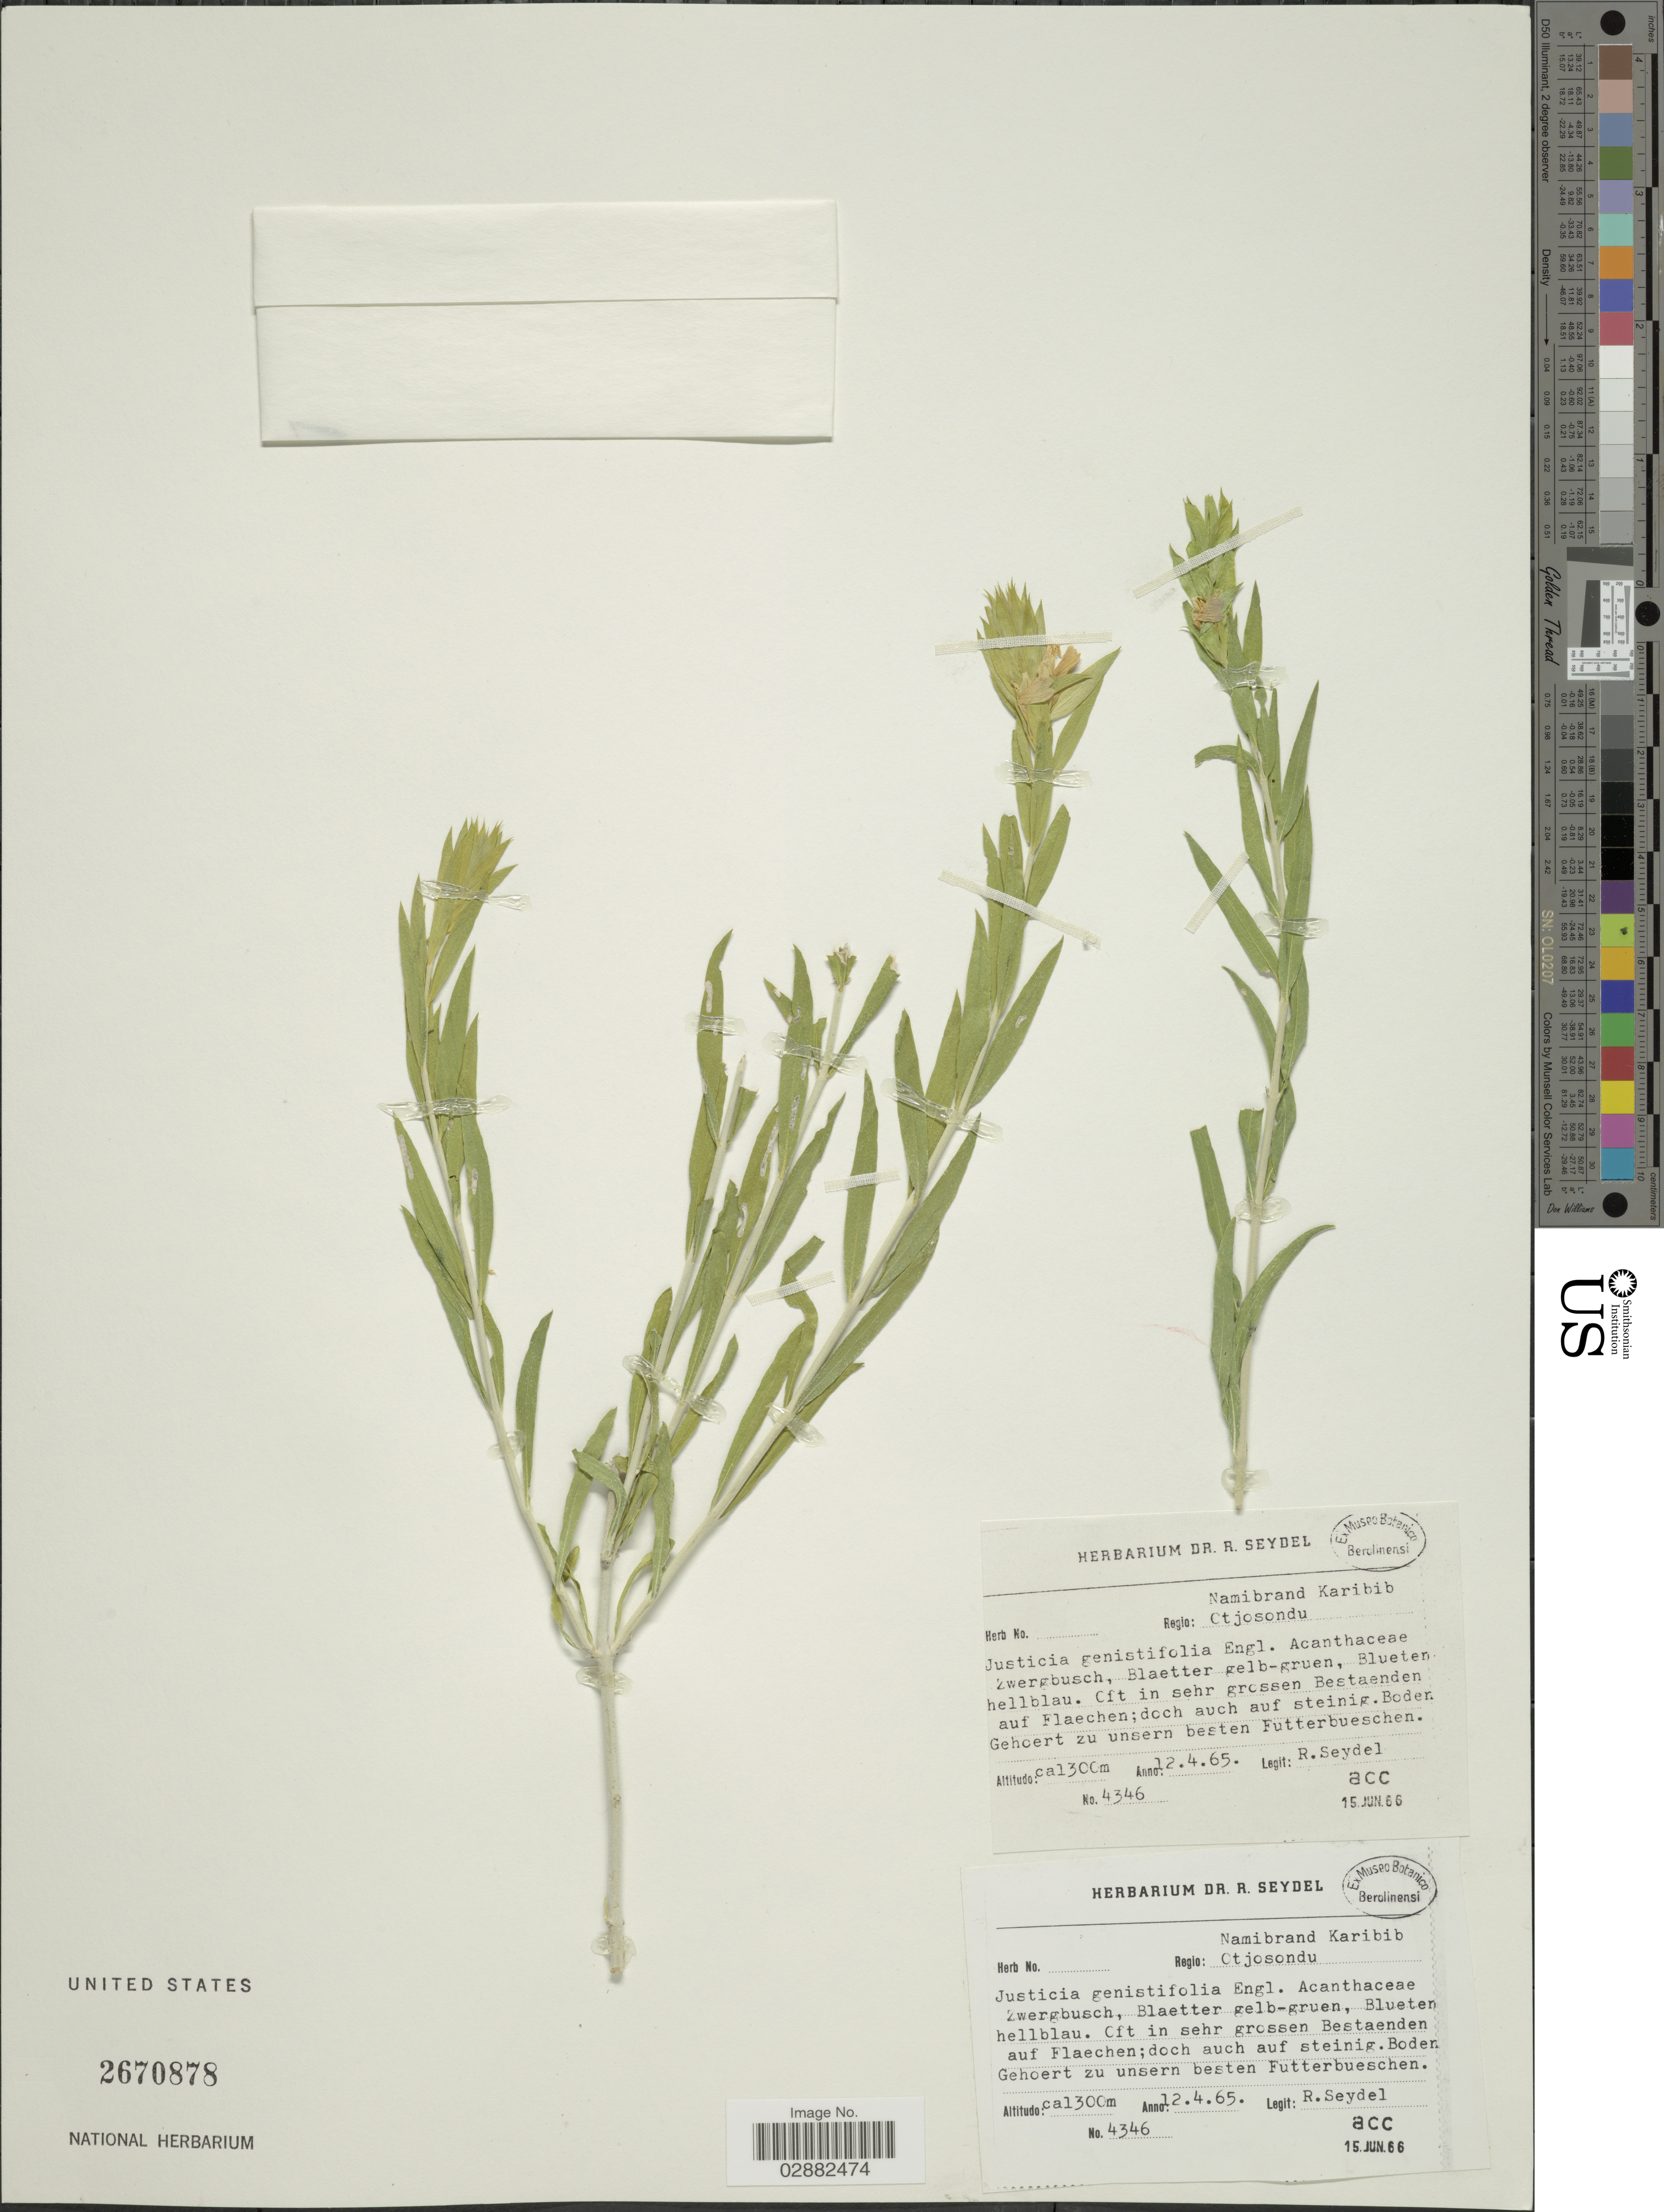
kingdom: Plantae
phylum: Tracheophyta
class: Magnoliopsida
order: Lamiales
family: Acanthaceae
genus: Justicia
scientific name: Justicia genistifolia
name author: Engl.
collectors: R. Seydel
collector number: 4346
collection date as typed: Transcribed d/m/y: 12/4/65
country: Namibia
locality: Regio: Namibrand Karibib Otjosondu.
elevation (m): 1300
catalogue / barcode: US 2670878